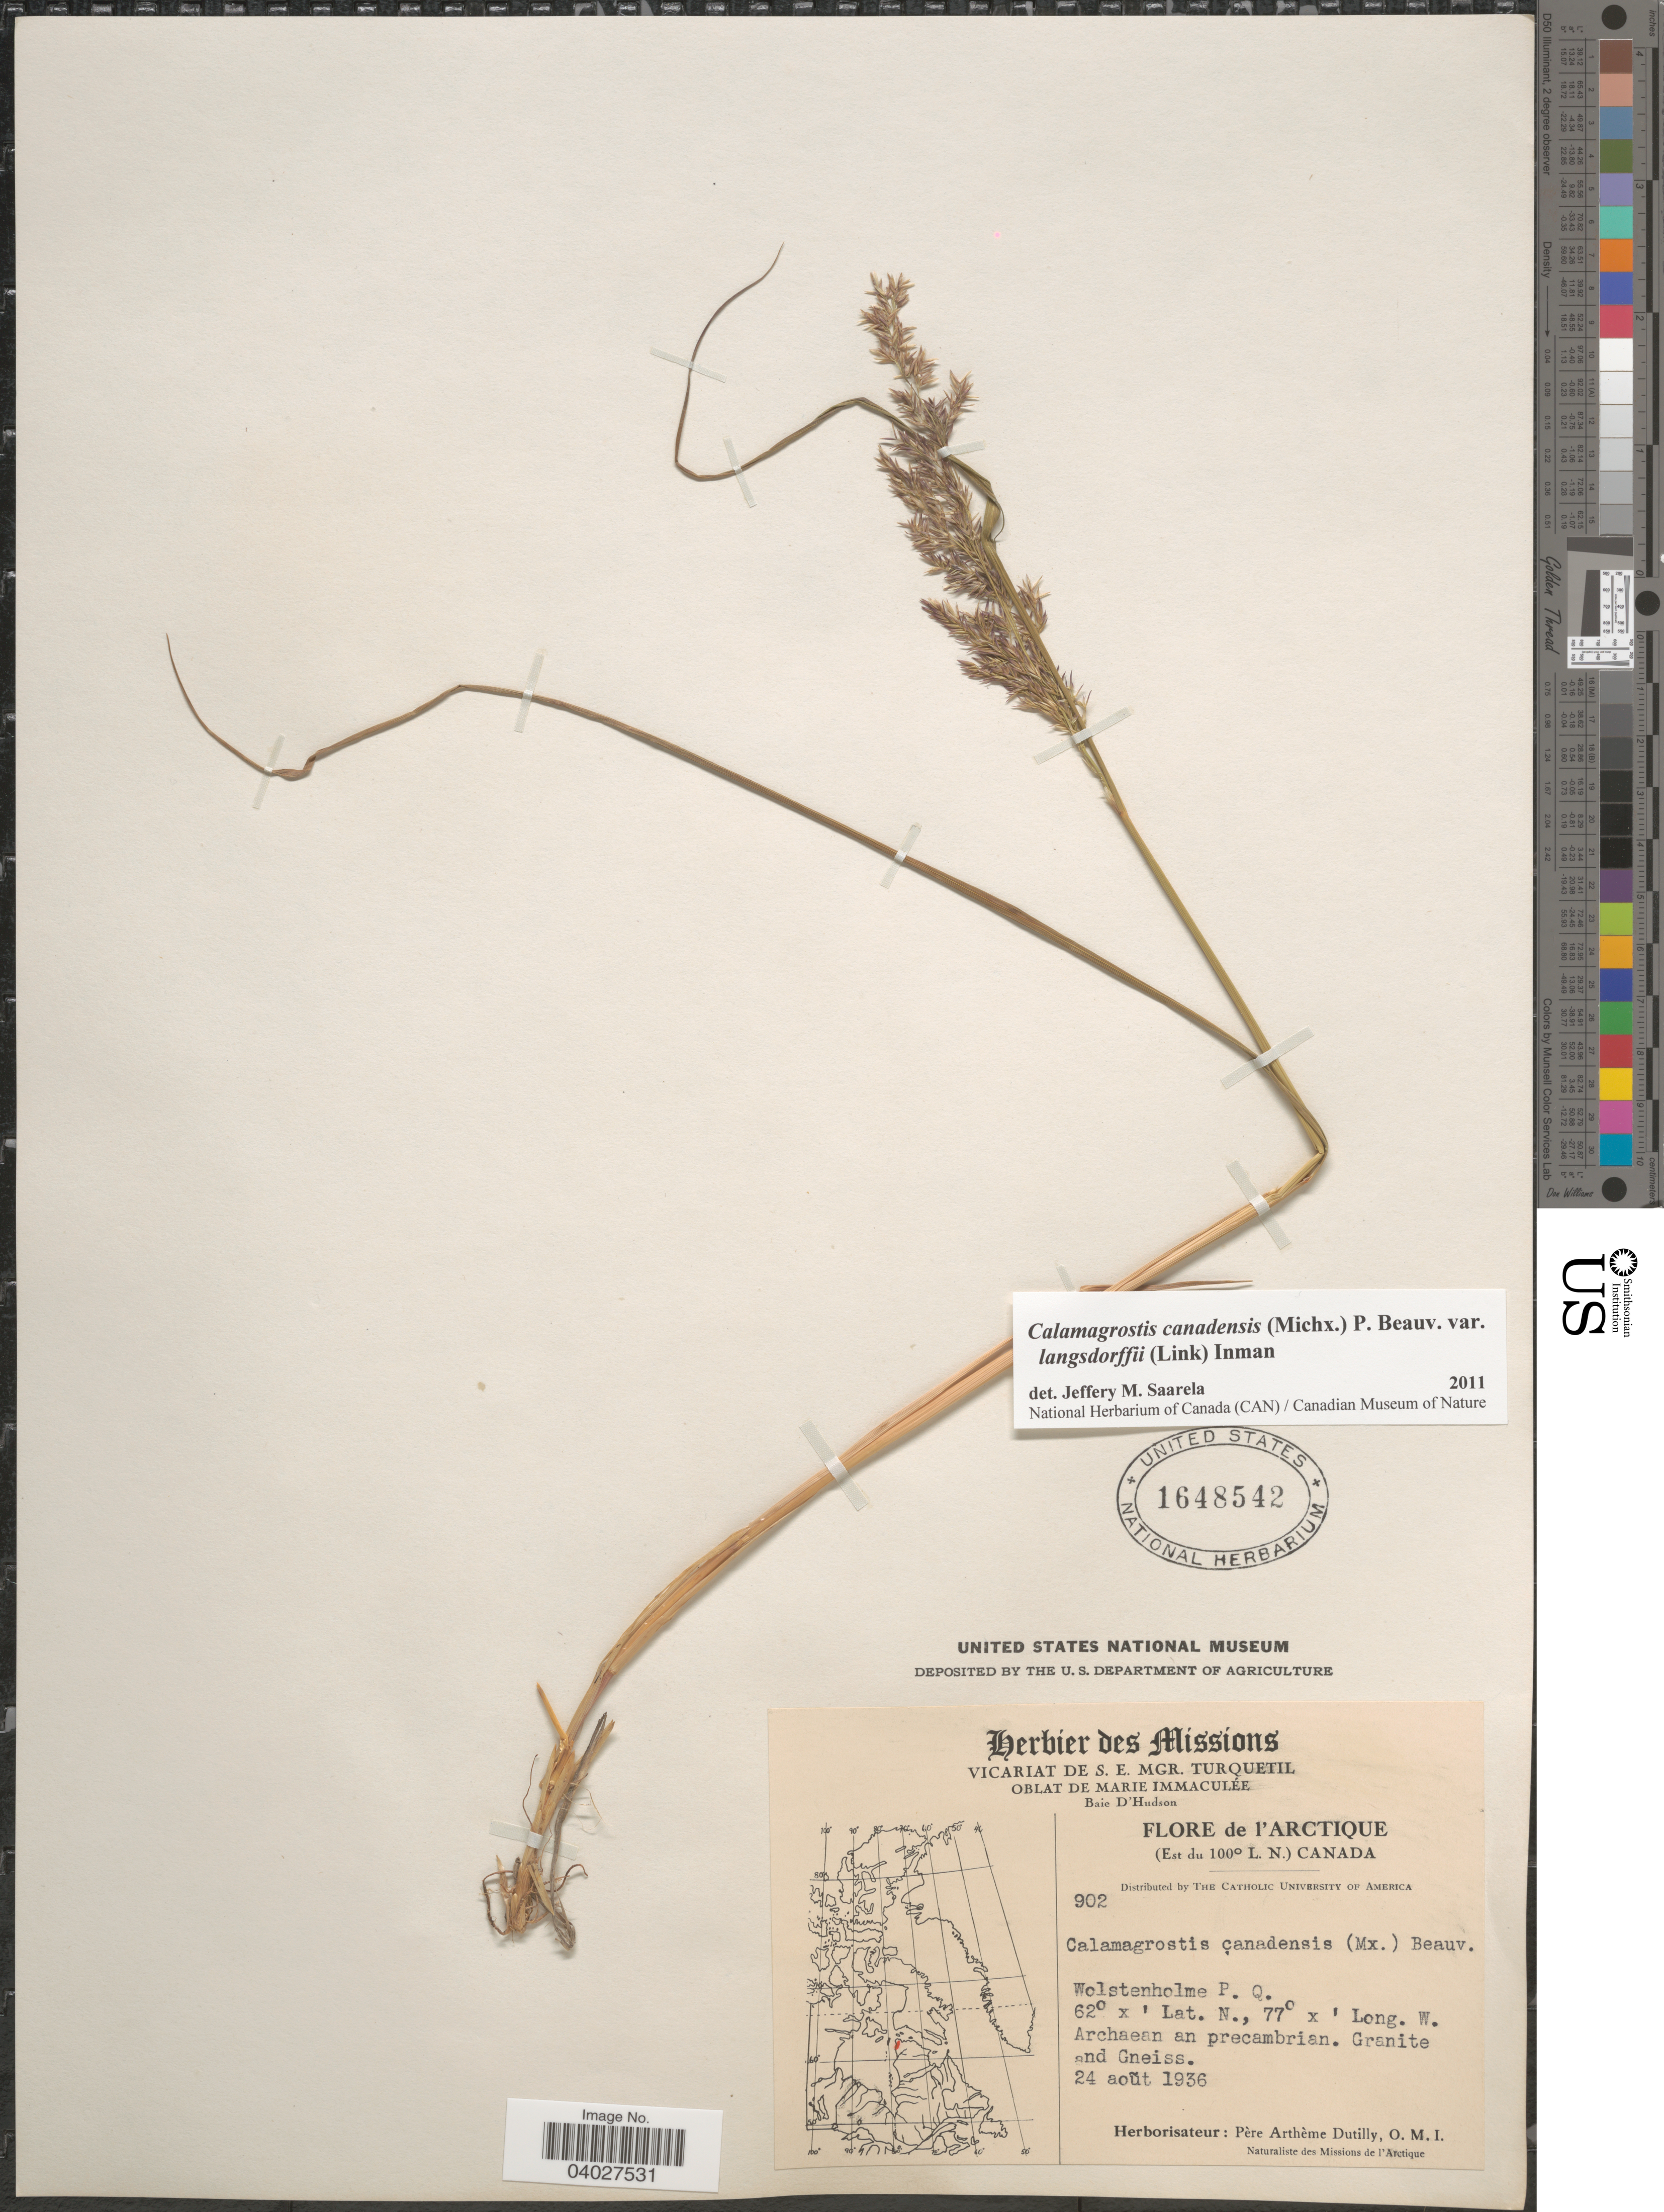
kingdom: Plantae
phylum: Tracheophyta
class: Liliopsida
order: Poales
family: Poaceae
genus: Calamagrostis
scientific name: Calamagrostis canadensis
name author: (Michx.) P. Beauv.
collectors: P. Dutilly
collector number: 902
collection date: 1936-08-24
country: Canada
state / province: Quebec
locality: L'Arctique. (Est du 100° L.N.) Wolstenholme P.Q.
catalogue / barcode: US 1648542